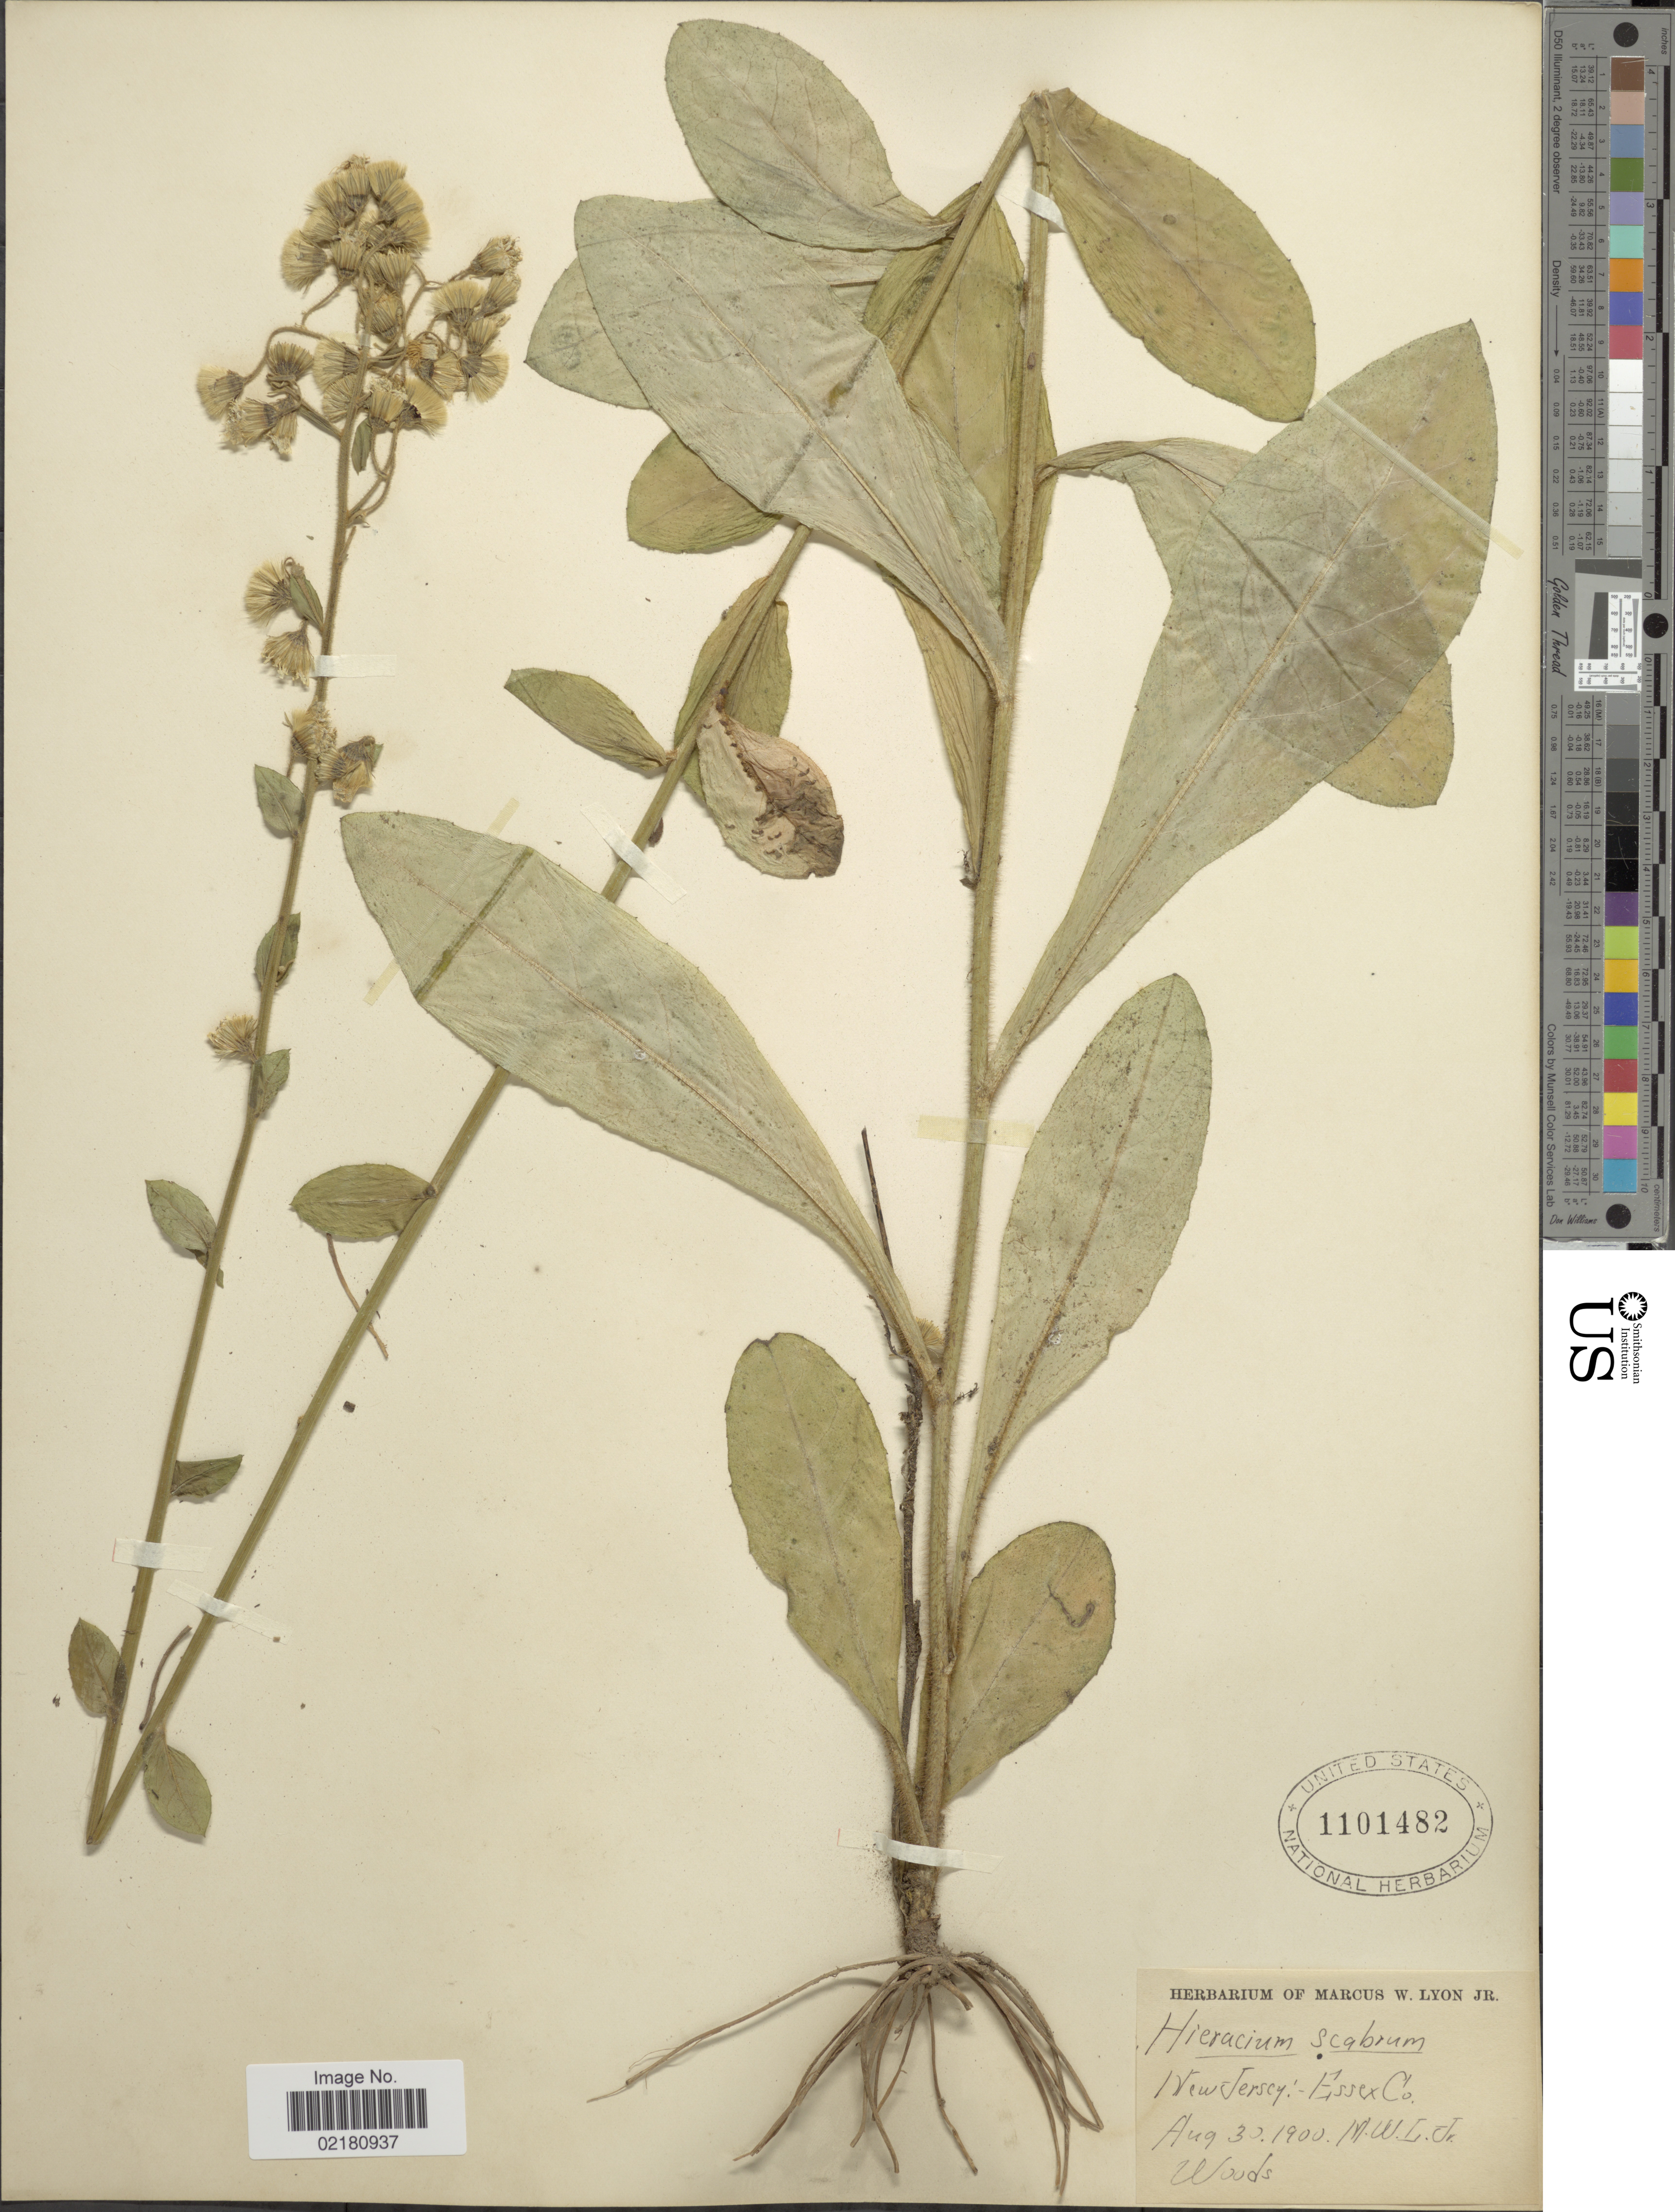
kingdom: Plantae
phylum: Tracheophyta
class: Magnoliopsida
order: Asterales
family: Asteraceae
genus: Pilosella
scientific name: Pilosella verruculata subsp. verruculata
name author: (Link) Soják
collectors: M. W. Lyon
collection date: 1900-08-30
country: United States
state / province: New Jersey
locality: Essex Co.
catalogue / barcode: US 1101482